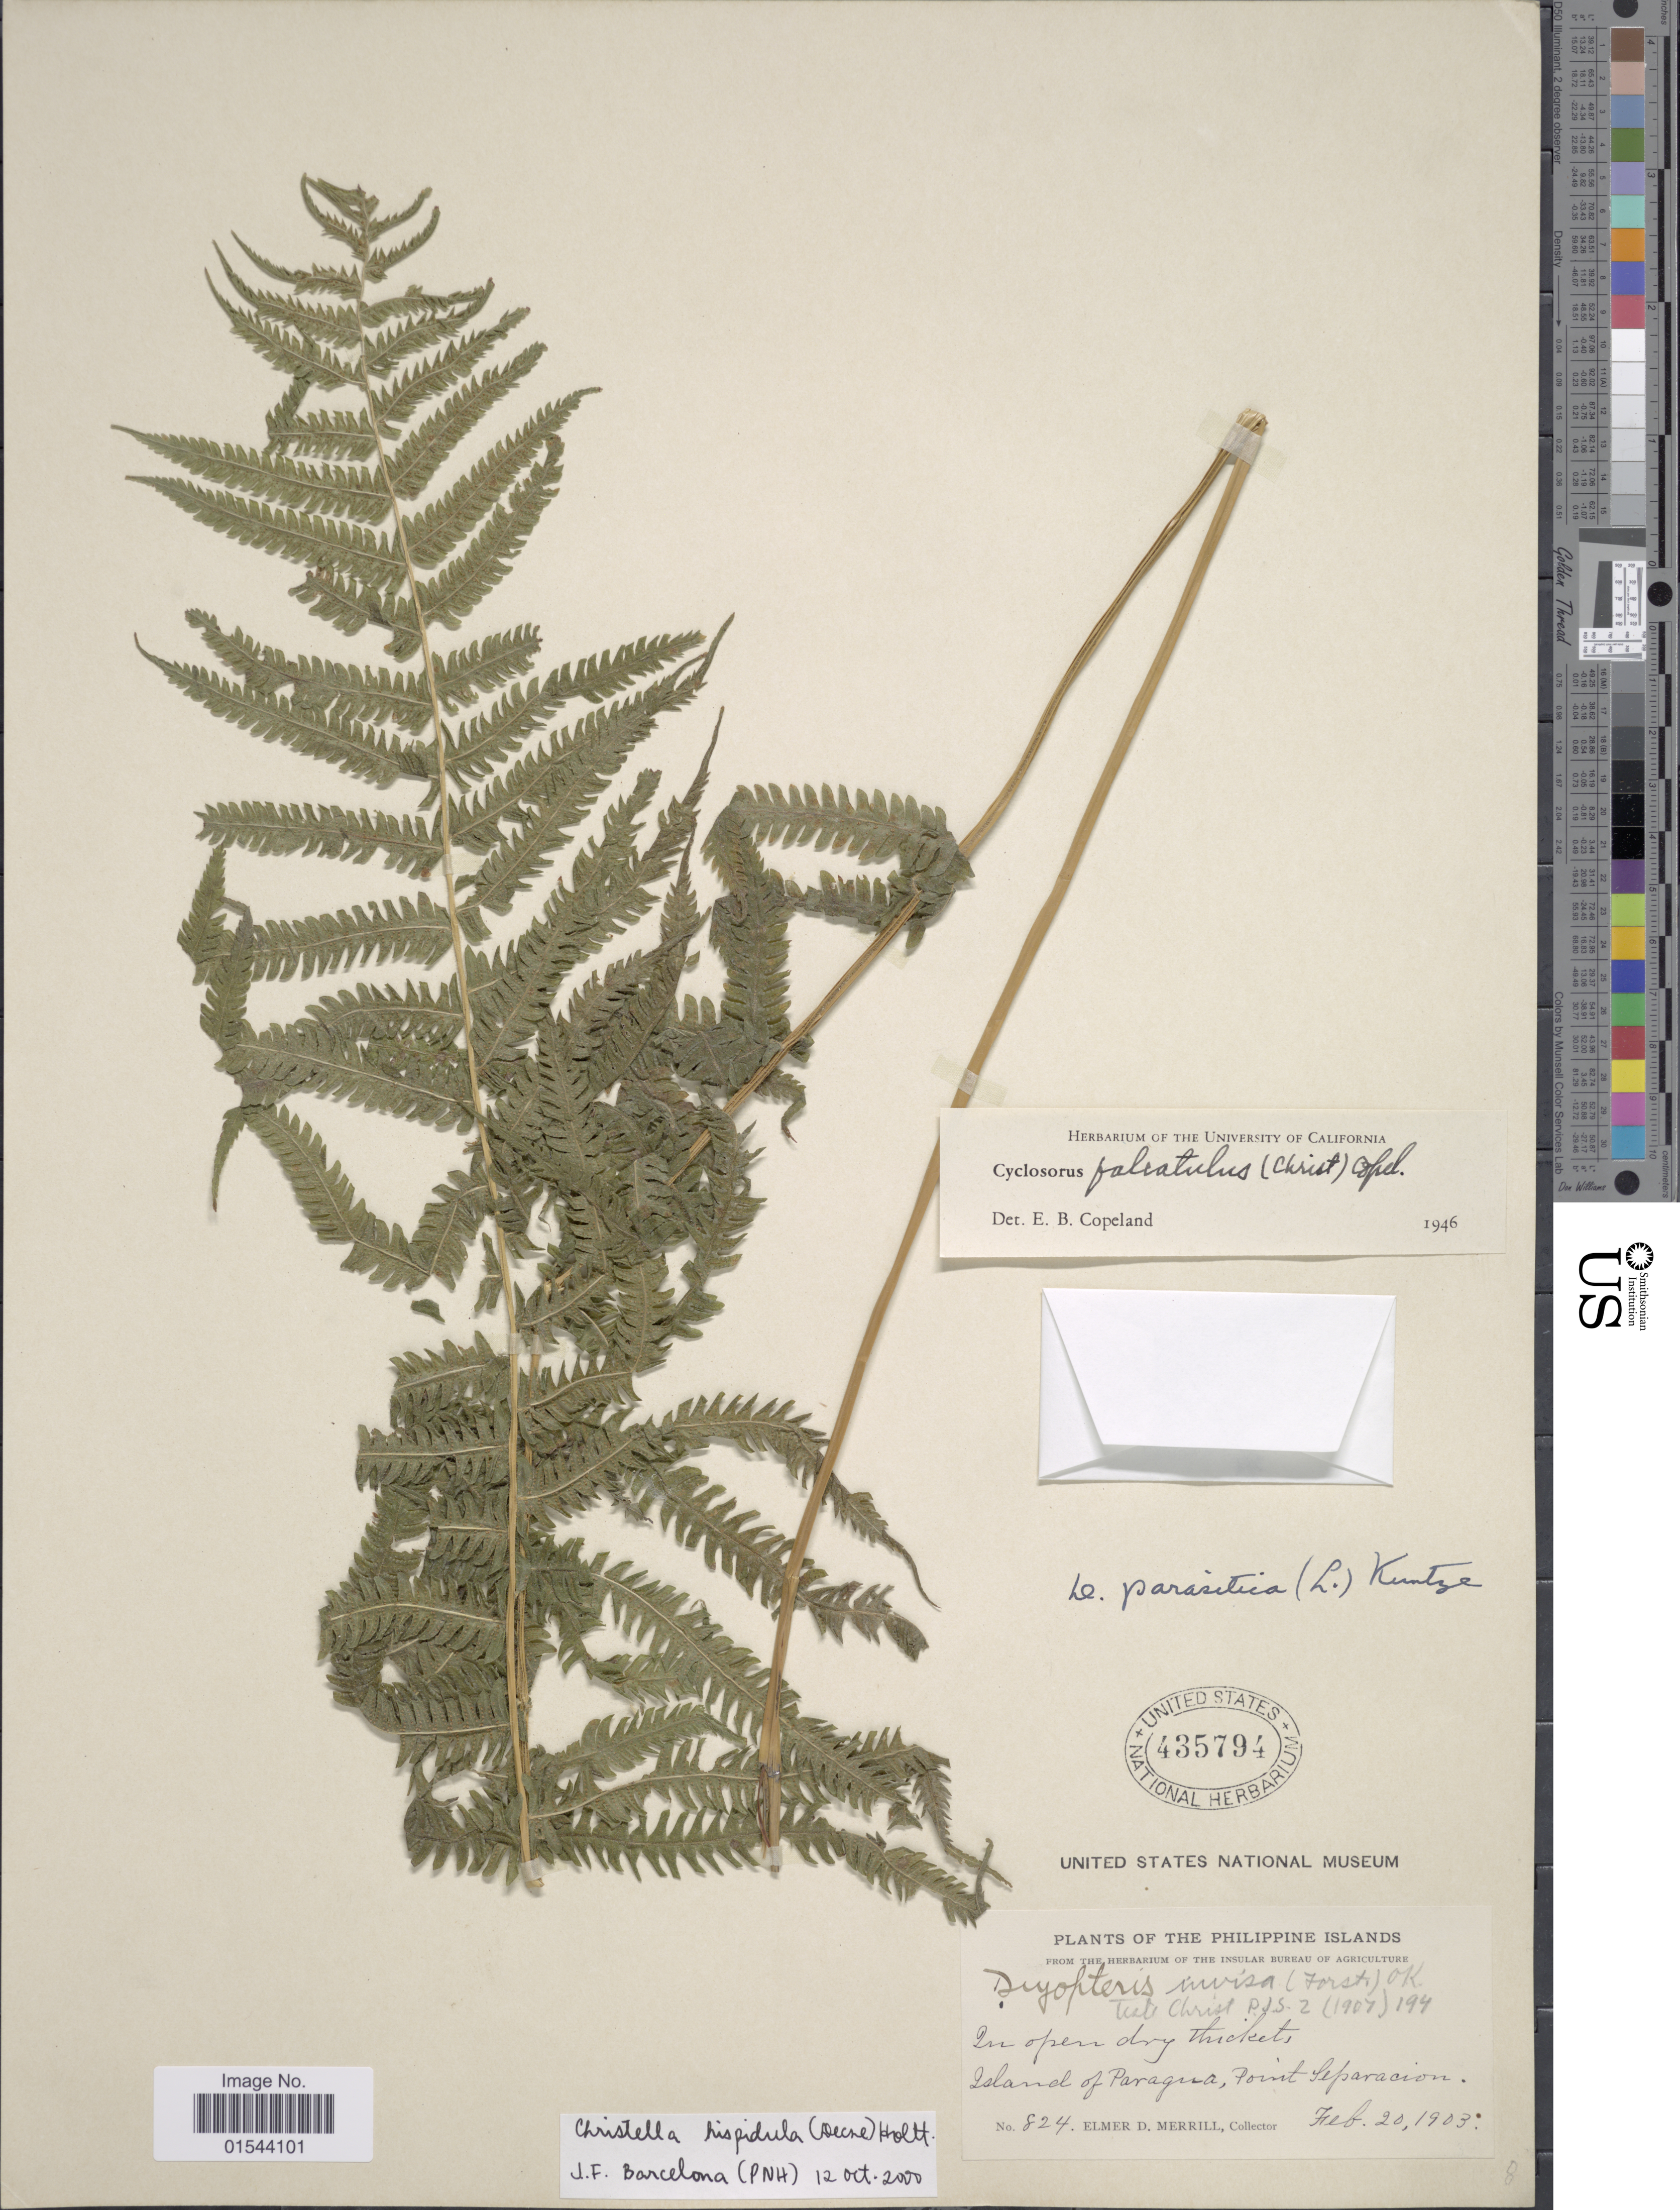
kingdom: Plantae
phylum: Tracheophyta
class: Polypodiopsida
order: Polypodiales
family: Thelypteridaceae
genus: Christella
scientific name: Christella hispidula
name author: (Decne.) Holttum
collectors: E. D. Merrill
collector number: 824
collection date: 1903-02-20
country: Philippines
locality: The Philippine Islands, Island of paragua, Point Separacion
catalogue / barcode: US 435794